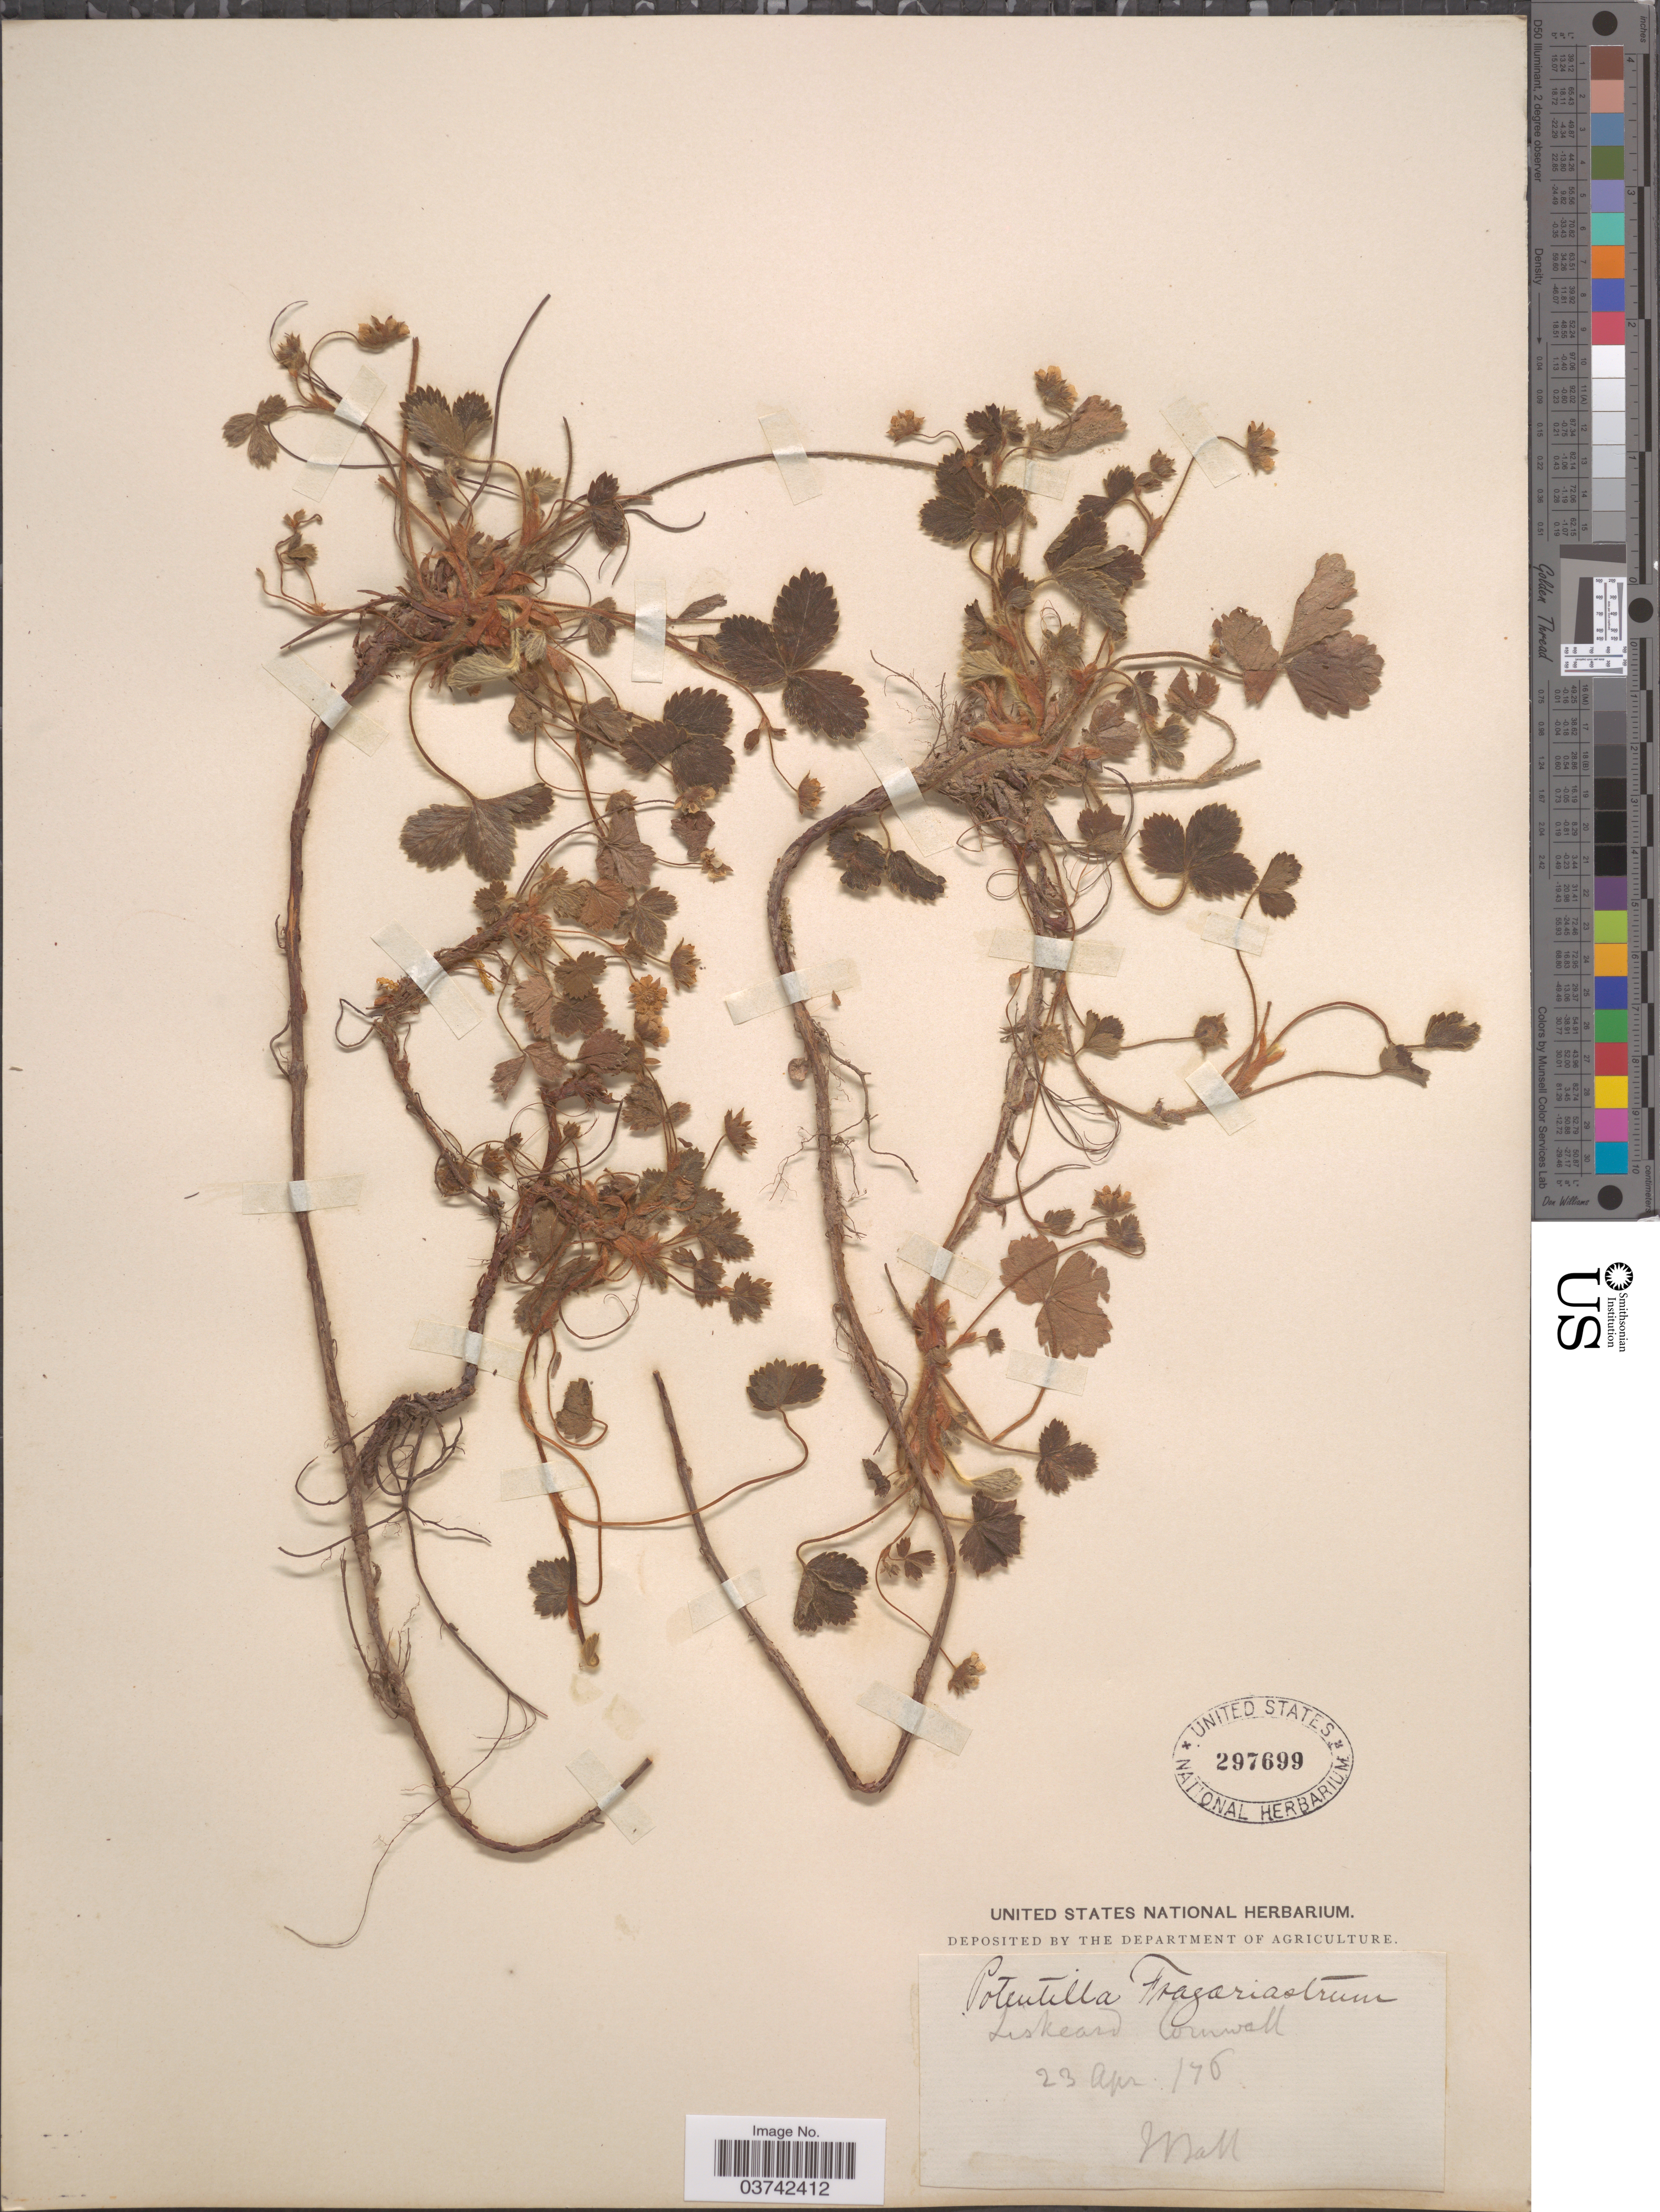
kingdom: Plantae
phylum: Tracheophyta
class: Magnoliopsida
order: Rosales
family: Rosaceae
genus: Potentilla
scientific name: Potentilla fragariastrum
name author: Ehrh. ex Pers.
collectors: J. Ball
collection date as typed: Transcribed d/m/y: 23/4/76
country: United Kingdom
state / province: England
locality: Liskeard. Cornwall.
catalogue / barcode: US 297699